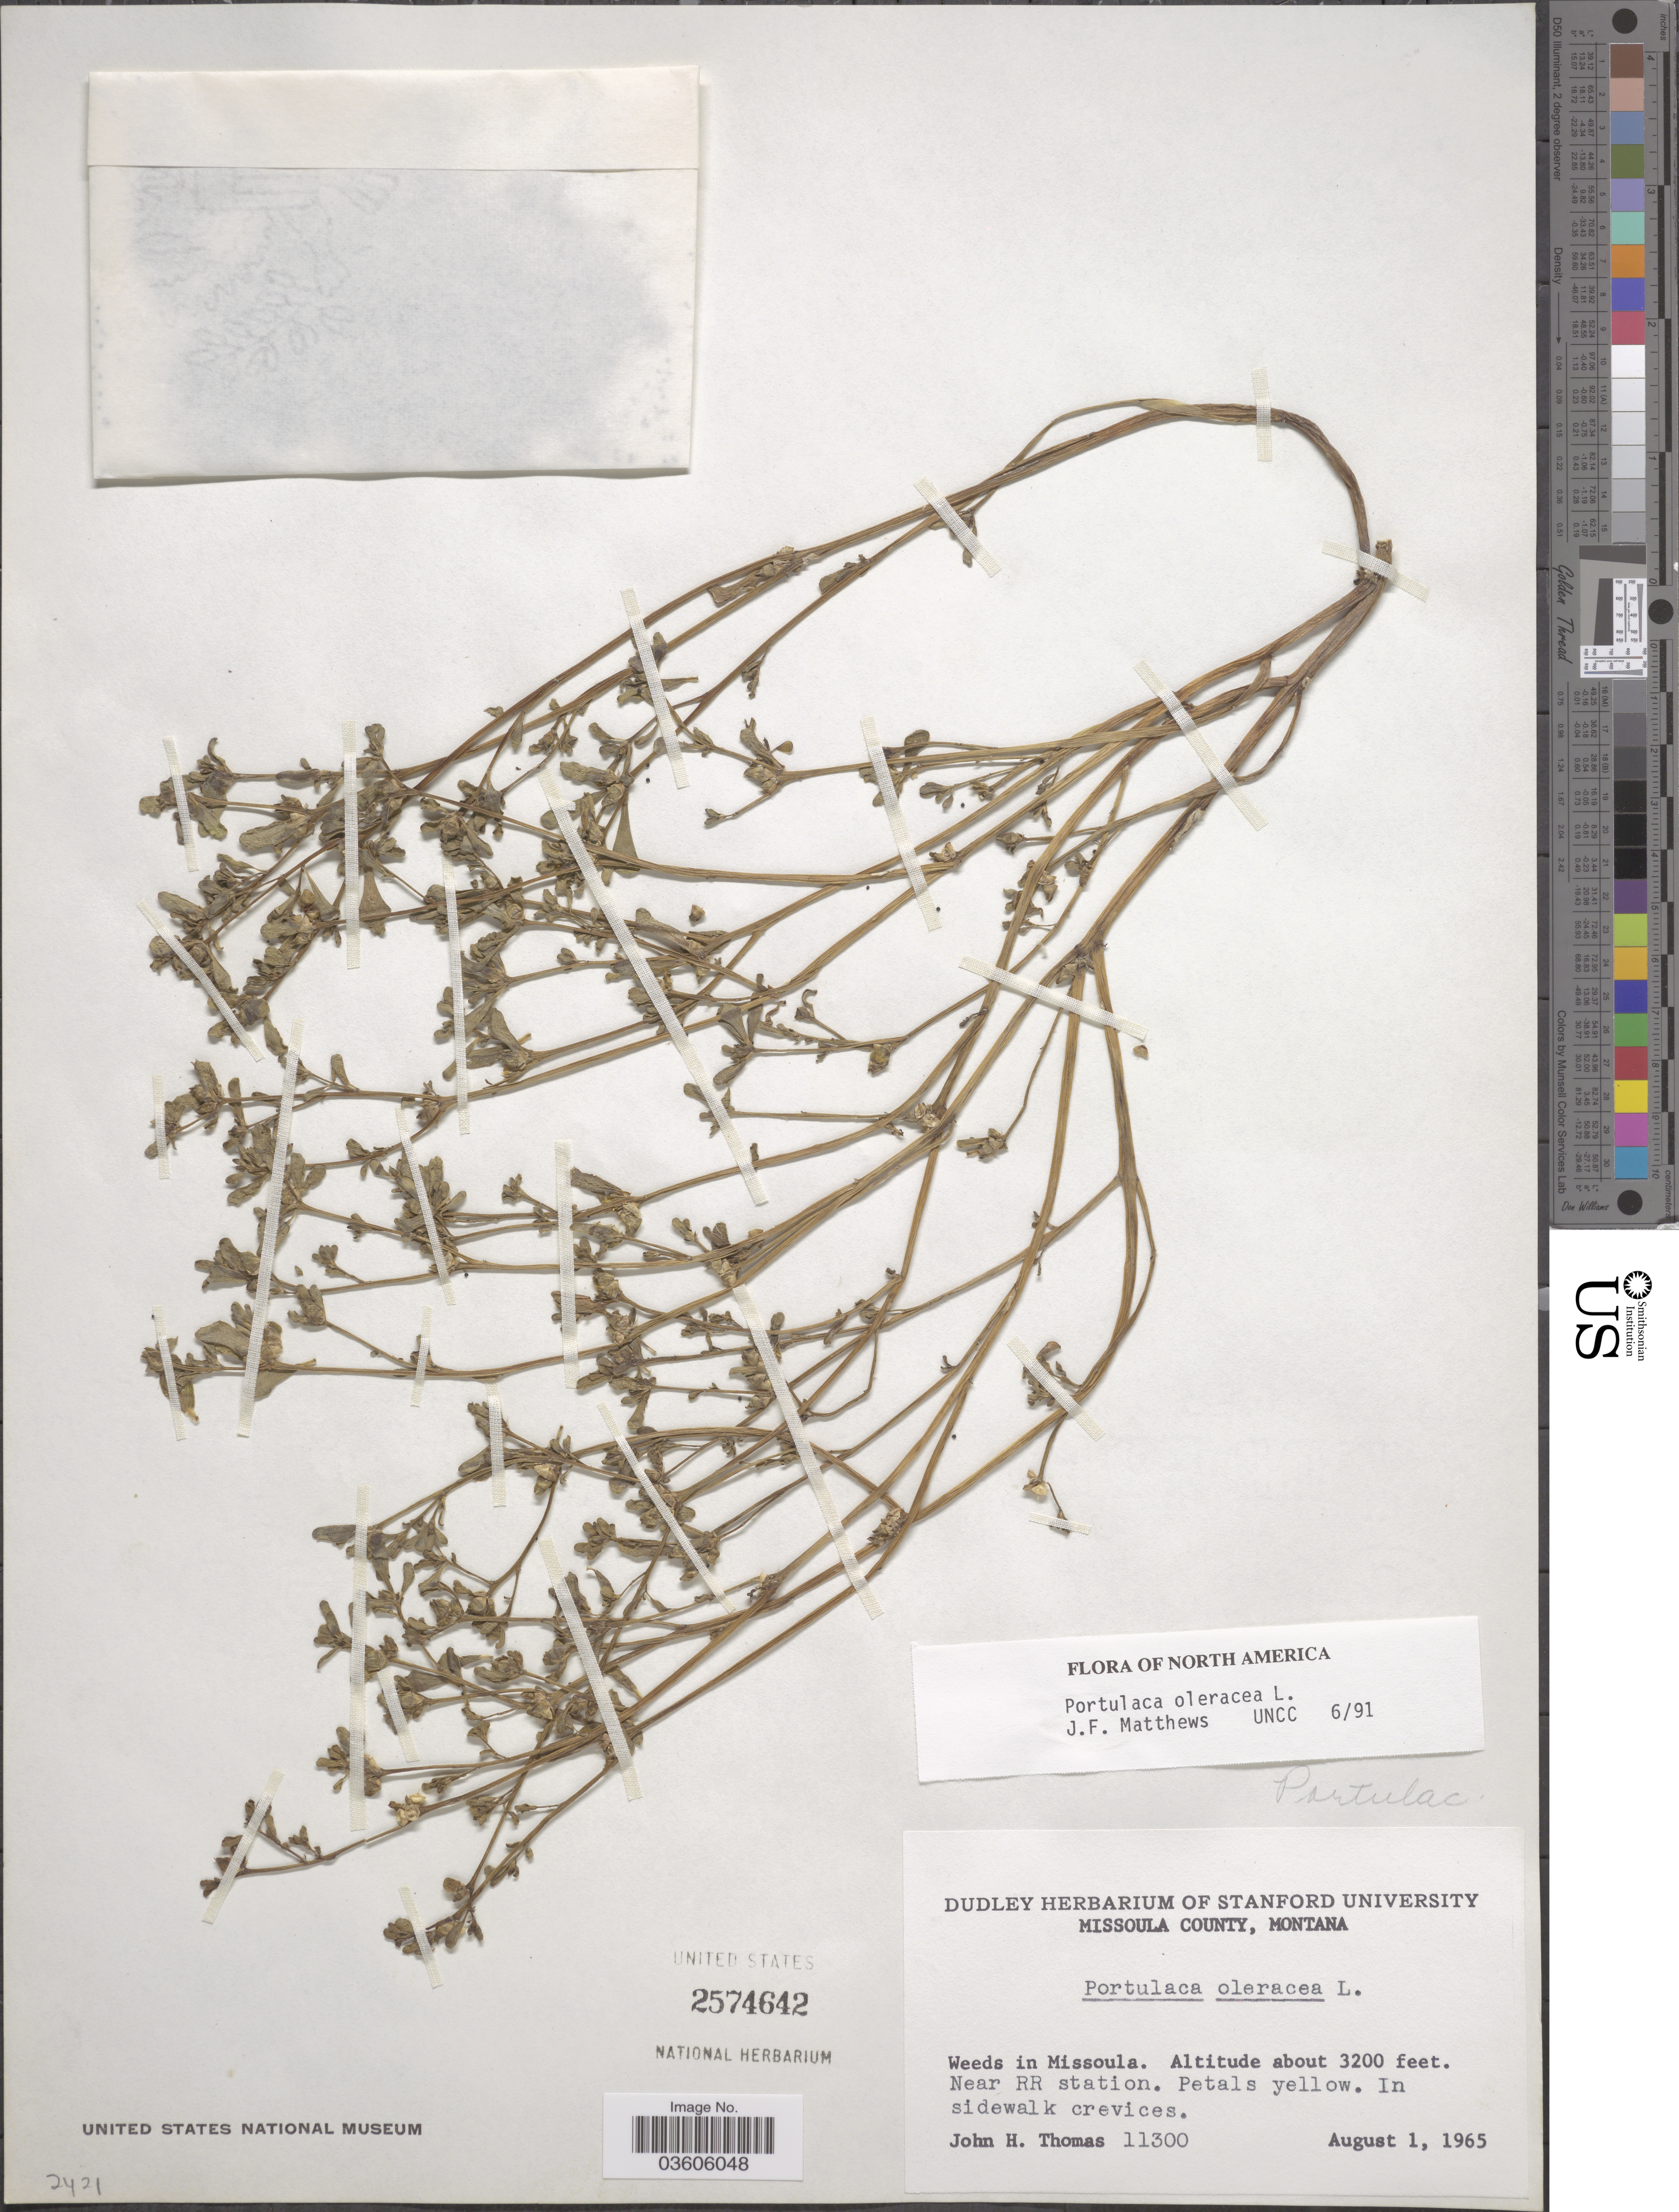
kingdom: Plantae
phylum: Tracheophyta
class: Magnoliopsida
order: Caryophyllales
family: Portulacaceae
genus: Portulaca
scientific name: Portulaca oleracea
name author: L.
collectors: J. H. Thomas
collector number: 11300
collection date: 1965-08-01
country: United States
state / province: Montana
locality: Missoula County. Missoula. Near RR station.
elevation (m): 975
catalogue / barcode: US 2574642